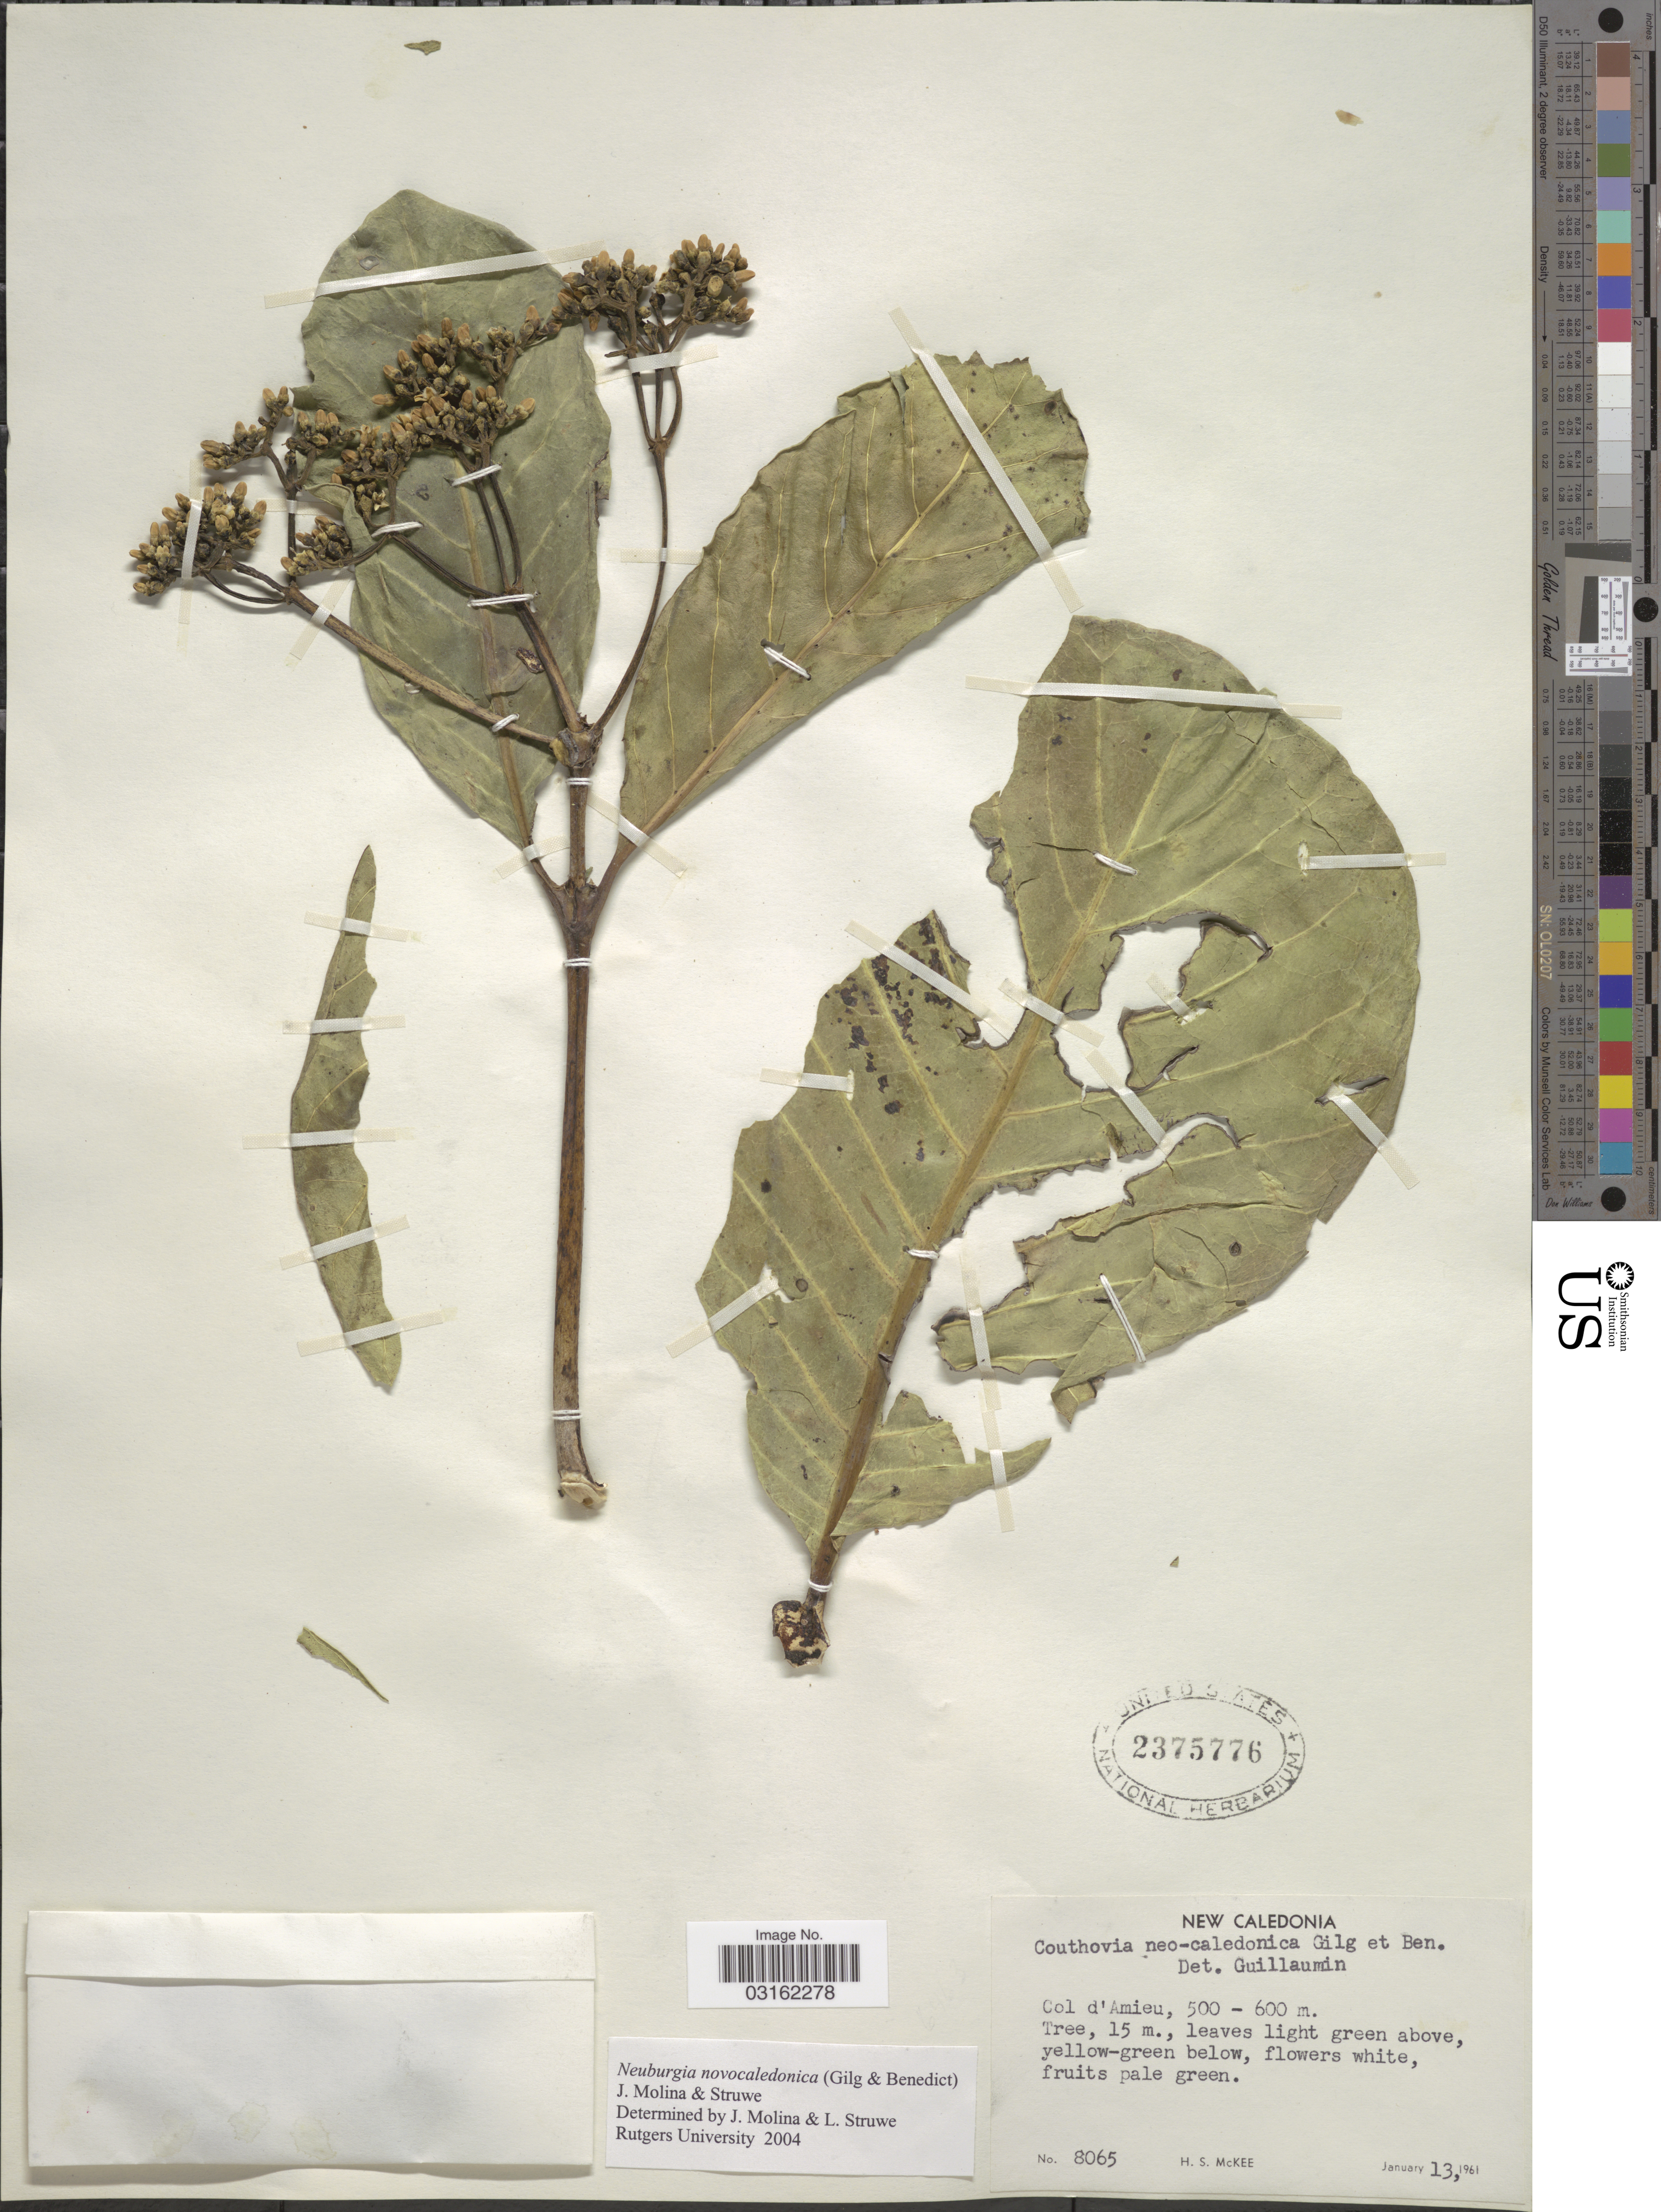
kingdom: Plantae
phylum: Tracheophyta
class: Magnoliopsida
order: Gentianales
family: Loganiaceae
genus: Neuburgia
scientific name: Neuburgia novocaledonica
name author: (Gilg & Gilg-Ben.) Molina & Struwe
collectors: H. S. McKee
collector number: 8065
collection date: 1961-01-13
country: New Caledonia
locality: Col d'Amieu.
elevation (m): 500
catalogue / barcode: US 2375776